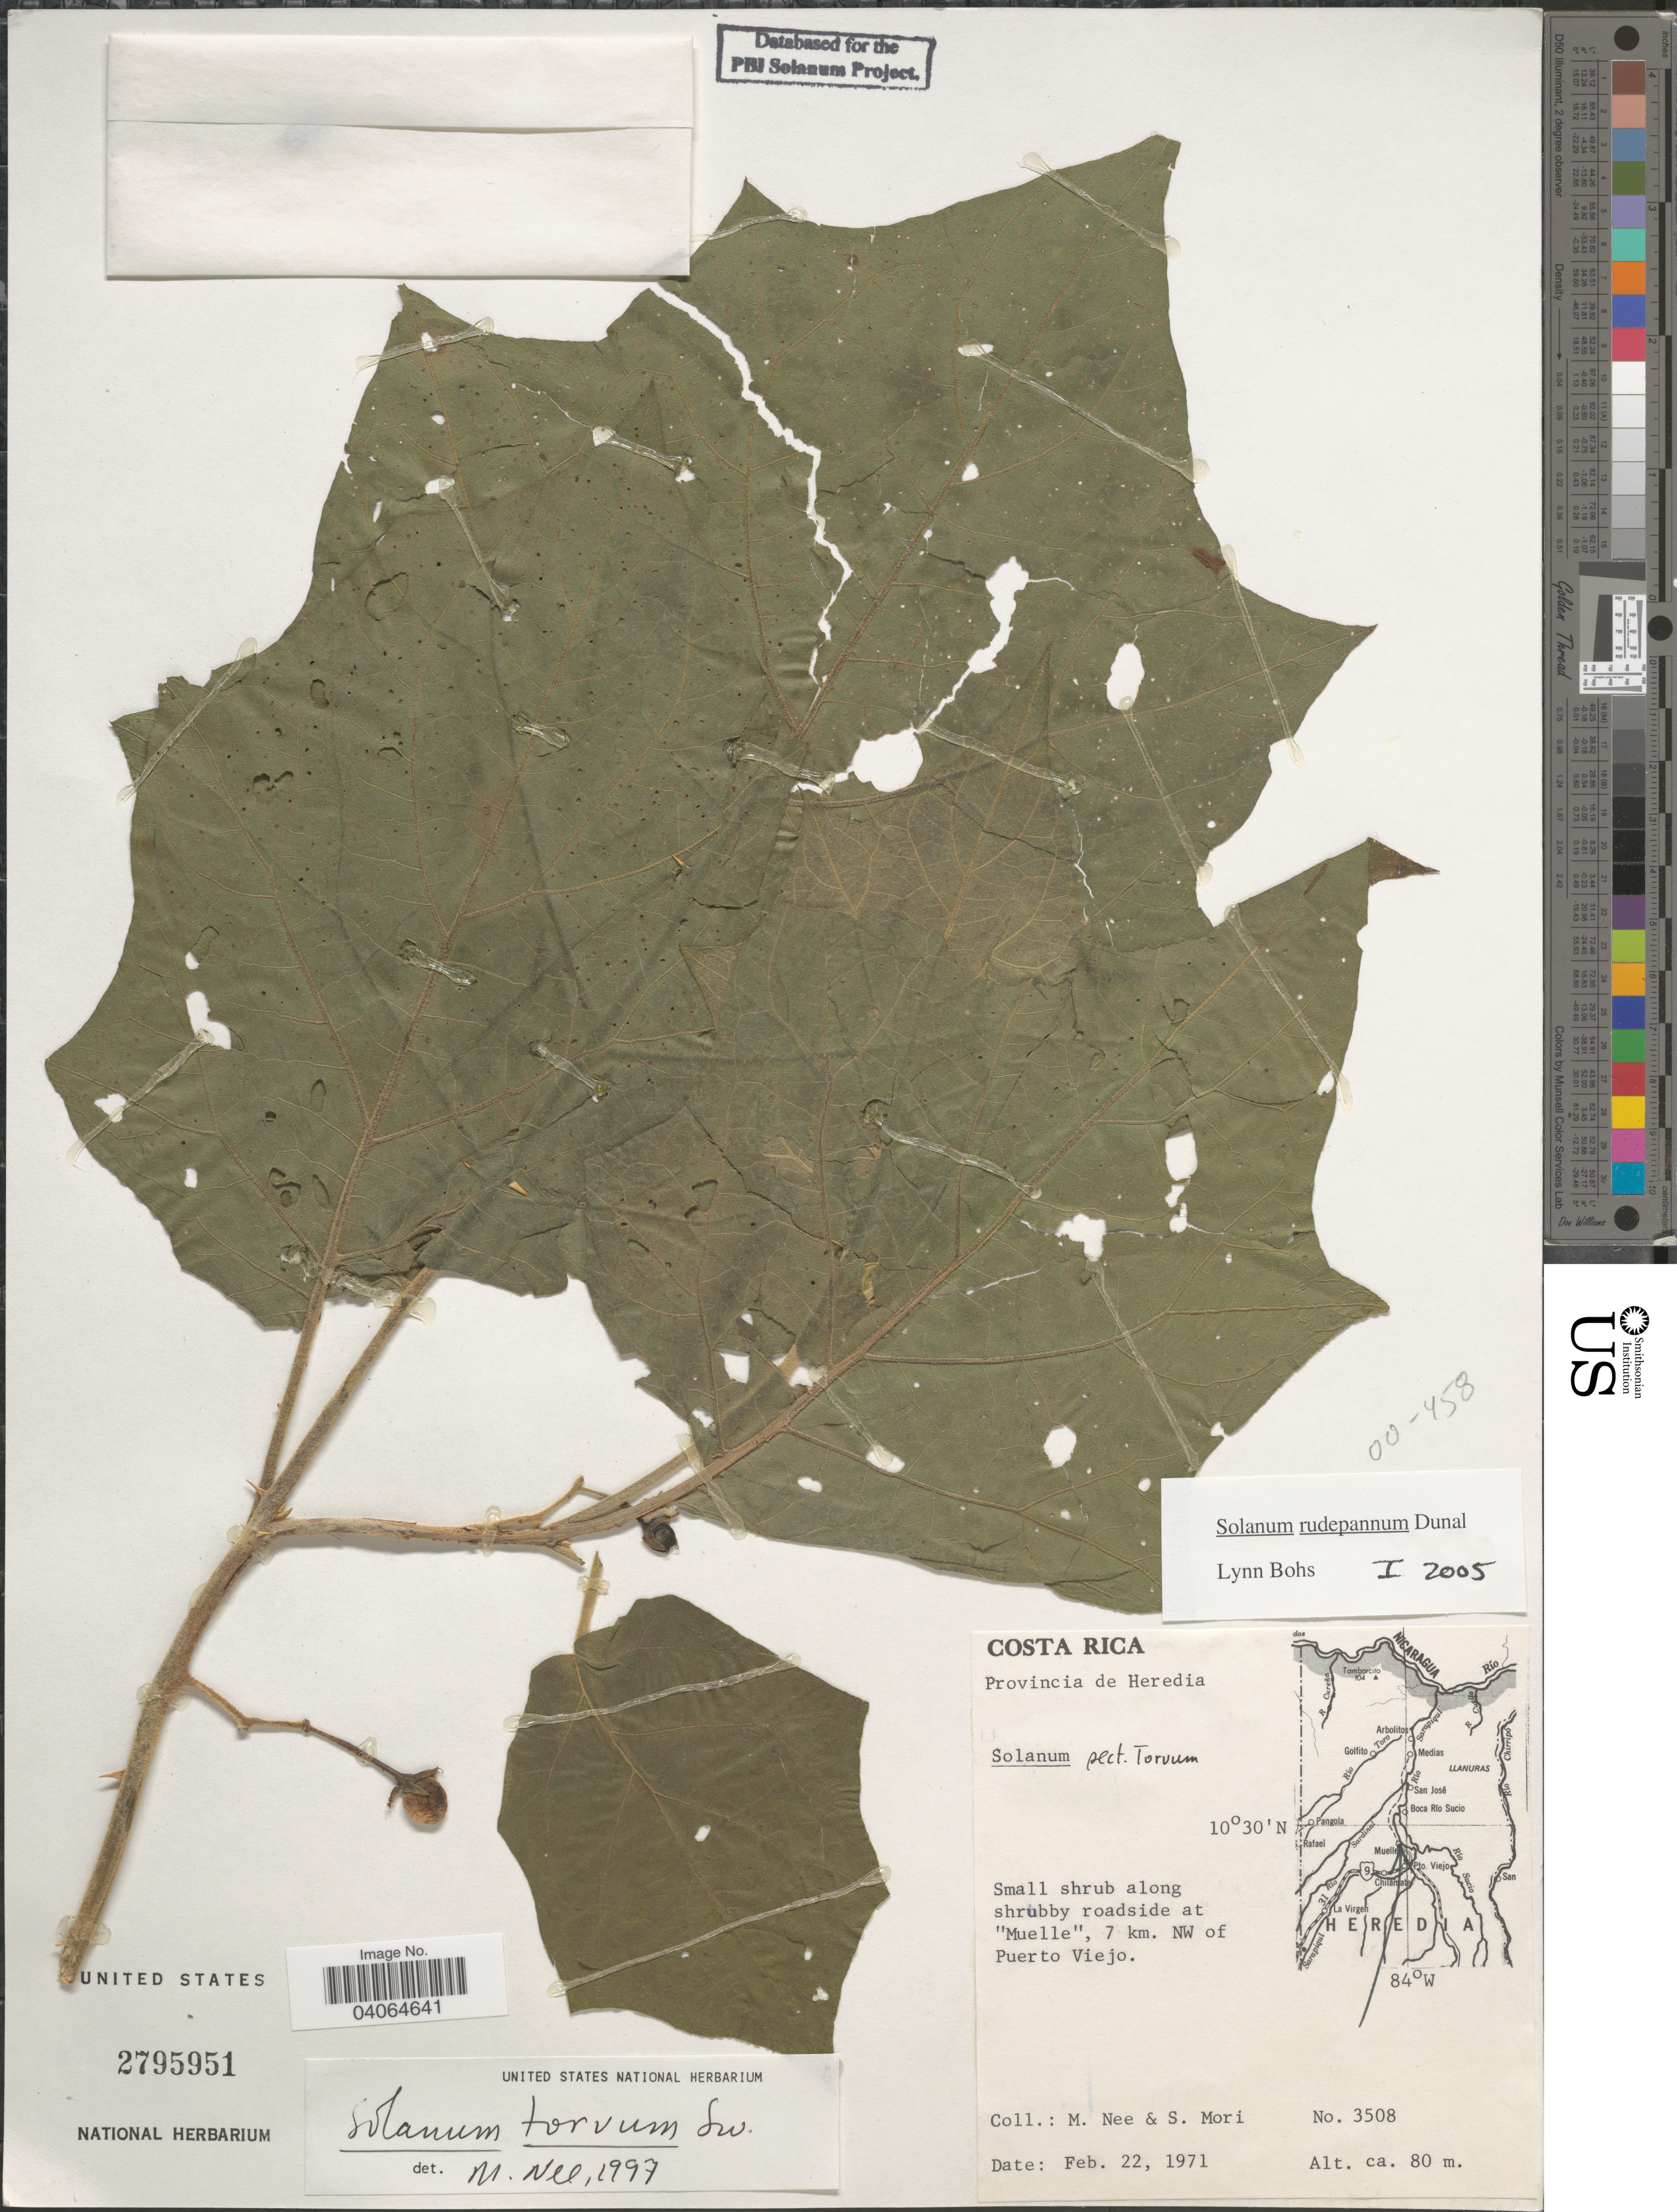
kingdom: Plantae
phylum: Tracheophyta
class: Magnoliopsida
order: Solanales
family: Solanaceae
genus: Solanum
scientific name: Solanum rudepannum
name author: Dunal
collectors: M. Nee & S. Mori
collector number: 3508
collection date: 1971-02-22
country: Costa Rica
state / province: Heredia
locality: Along shrubby roadside at "Muelle", 7 km. NW of Puerto Viejo.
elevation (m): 80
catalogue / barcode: US 2795951